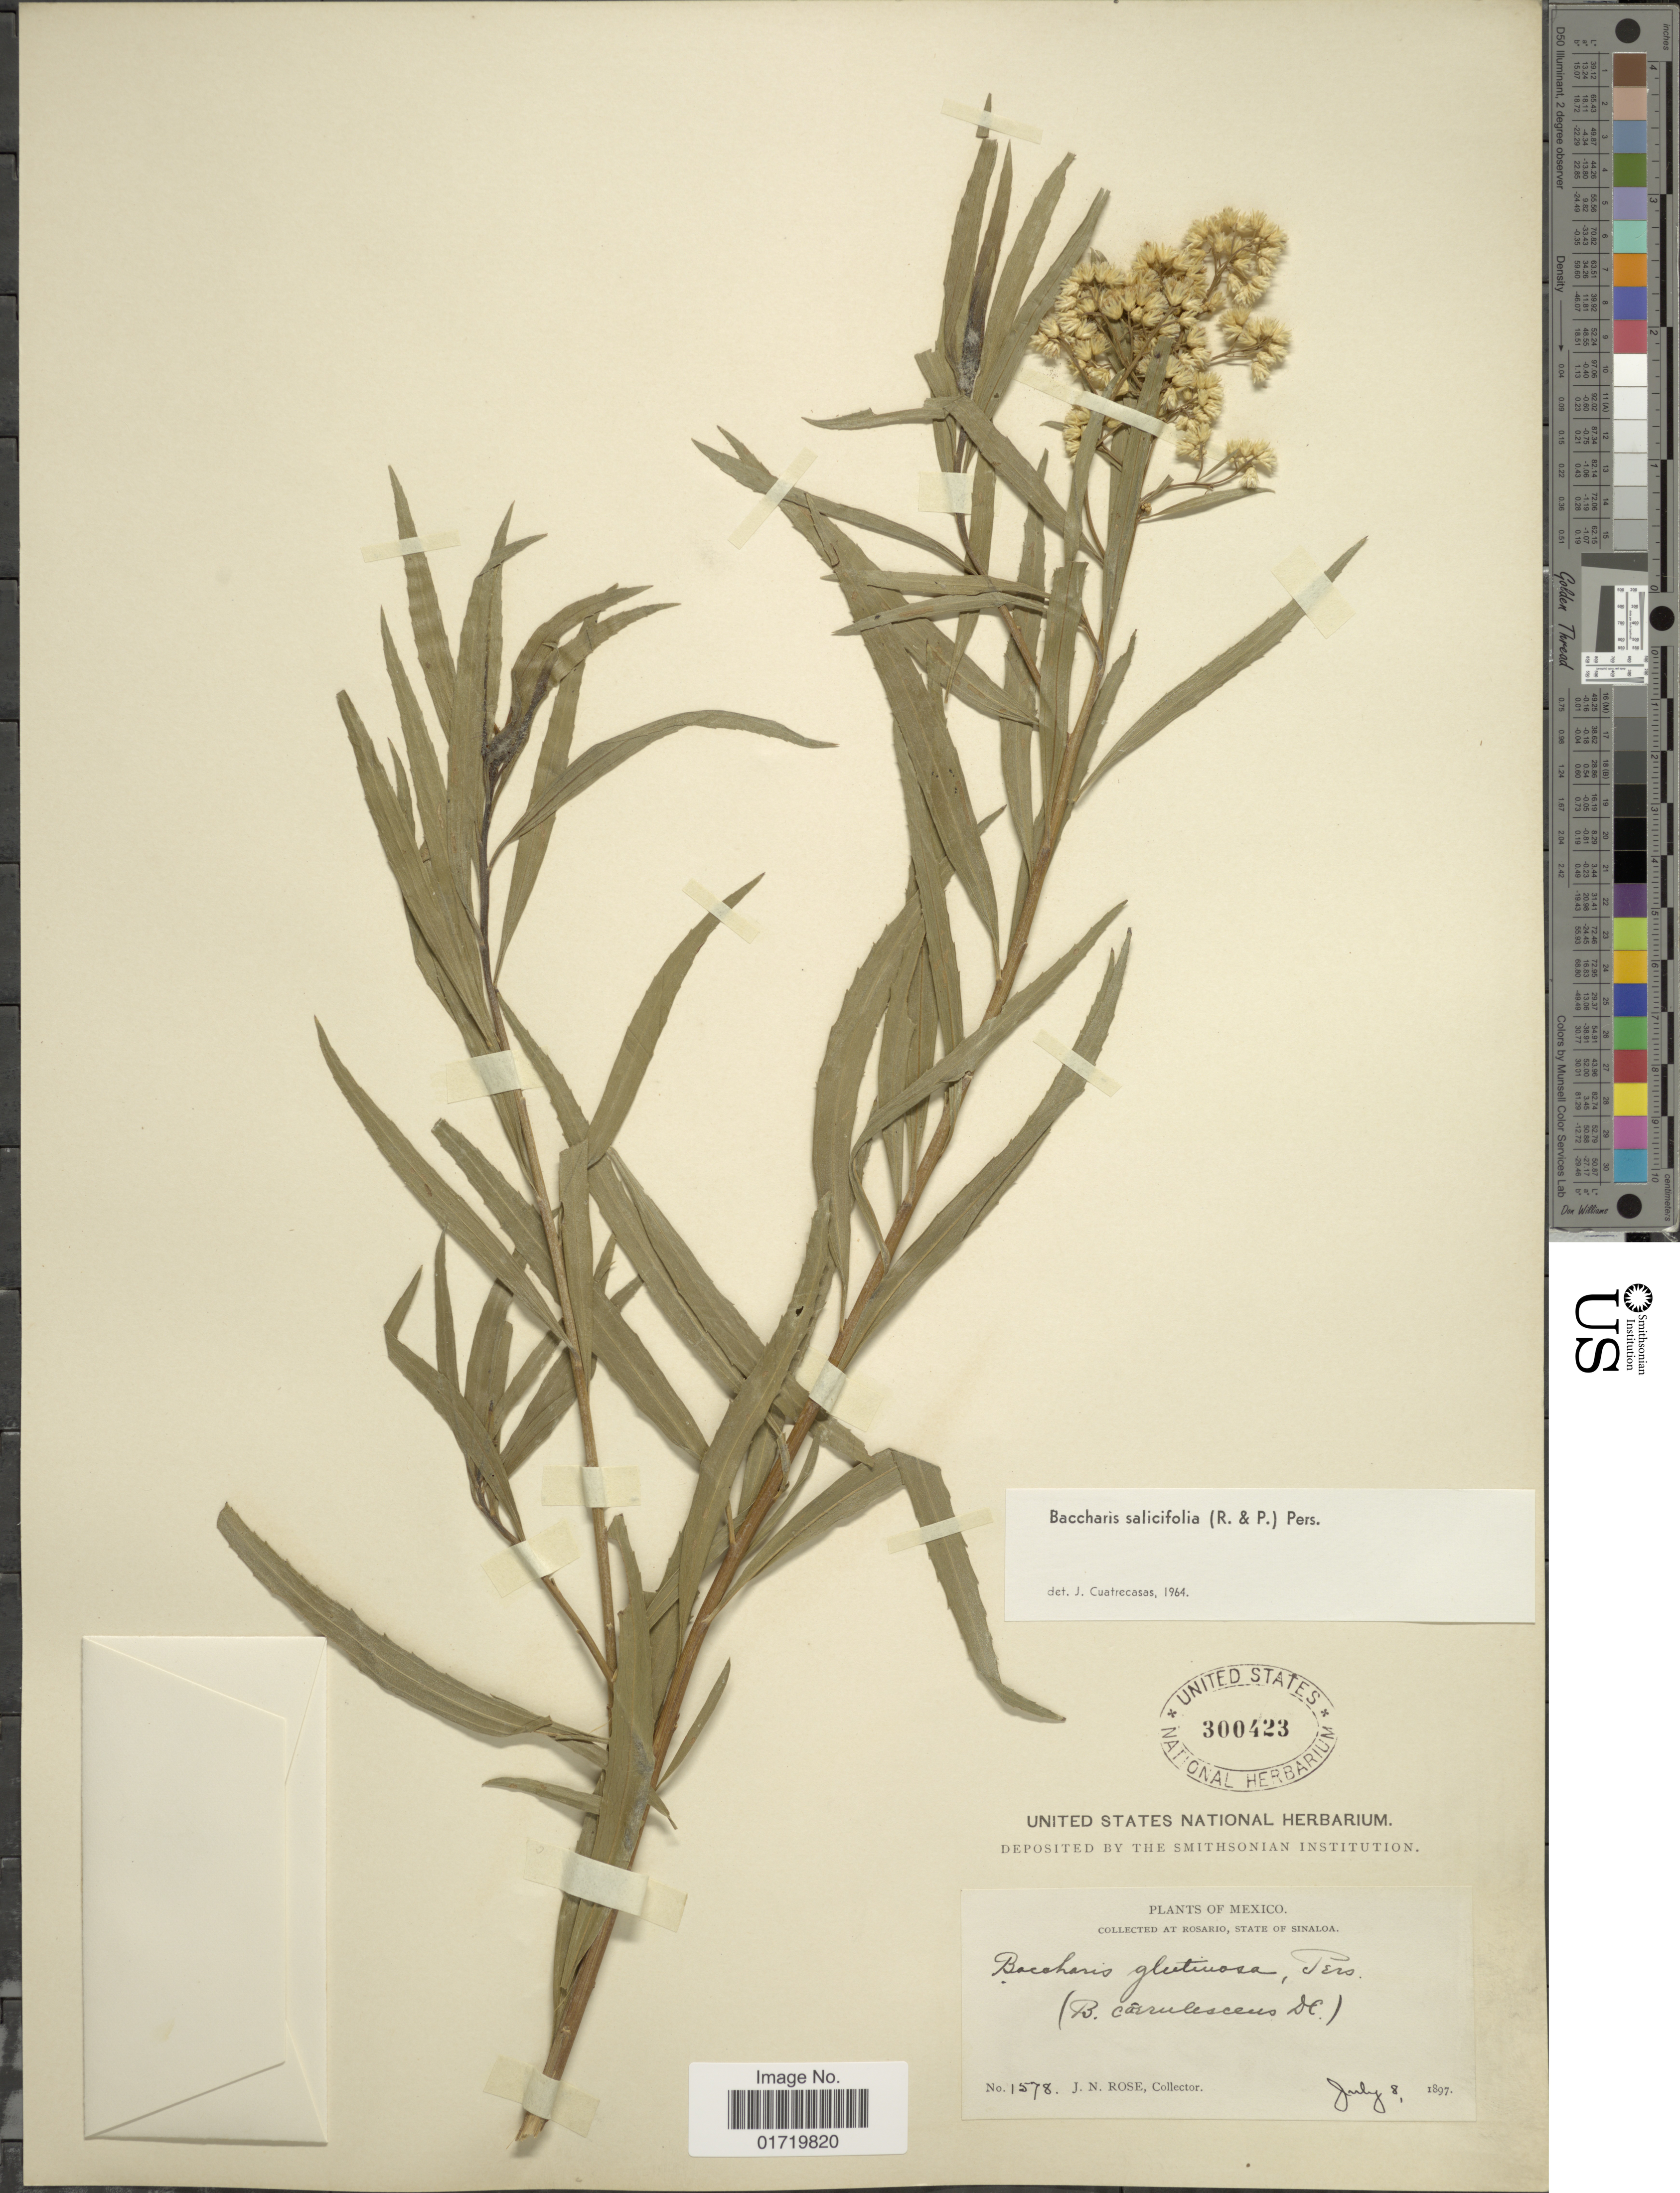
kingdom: Plantae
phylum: Tracheophyta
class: Magnoliopsida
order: Asterales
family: Asteraceae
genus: Baccharis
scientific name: Baccharis salicifolia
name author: (Ruiz & Pav.) Pers.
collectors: J. N. Rose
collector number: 1578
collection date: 1897-07-08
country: Mexico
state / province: Sinaloa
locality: Rosario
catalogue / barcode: US 300423